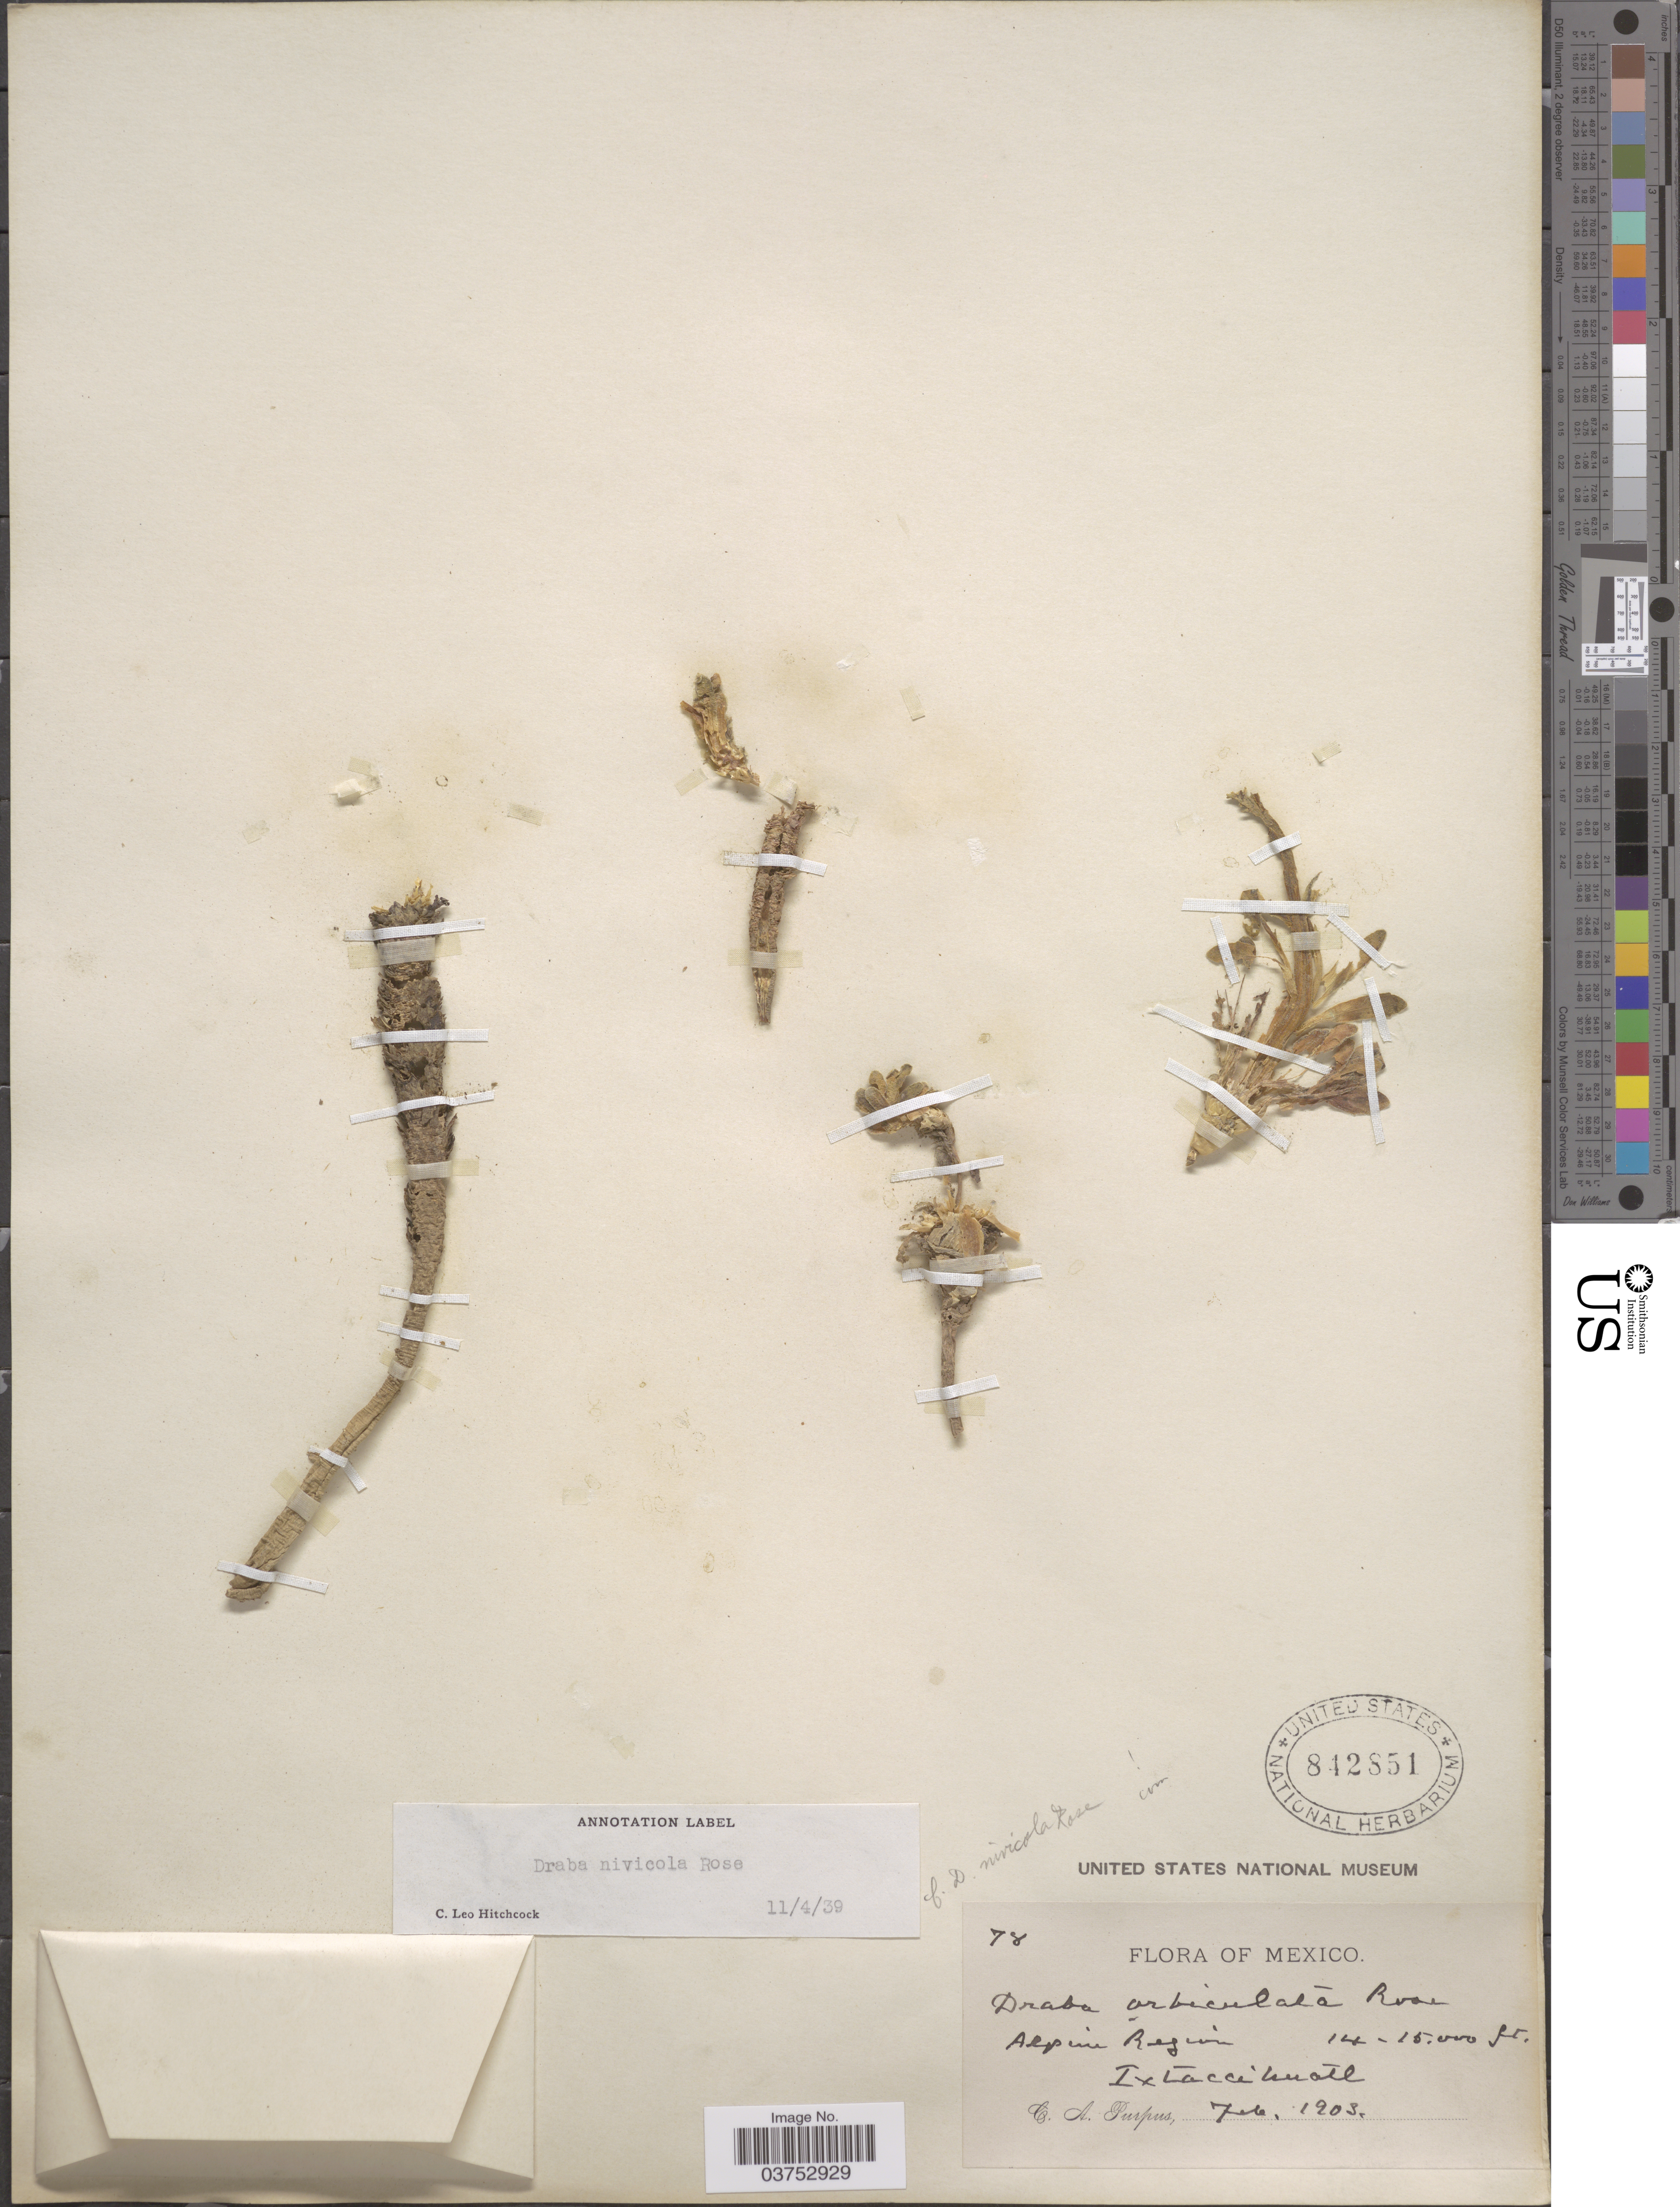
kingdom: Plantae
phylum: Tracheophyta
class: Magnoliopsida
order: Brassicales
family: Brassicaceae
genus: Draba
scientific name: Draba nivicola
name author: Rose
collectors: C. A. Purpus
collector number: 78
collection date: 1903-07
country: Mexico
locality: Alpine Region. Ixtaccihuatl.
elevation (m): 4267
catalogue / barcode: US 842851